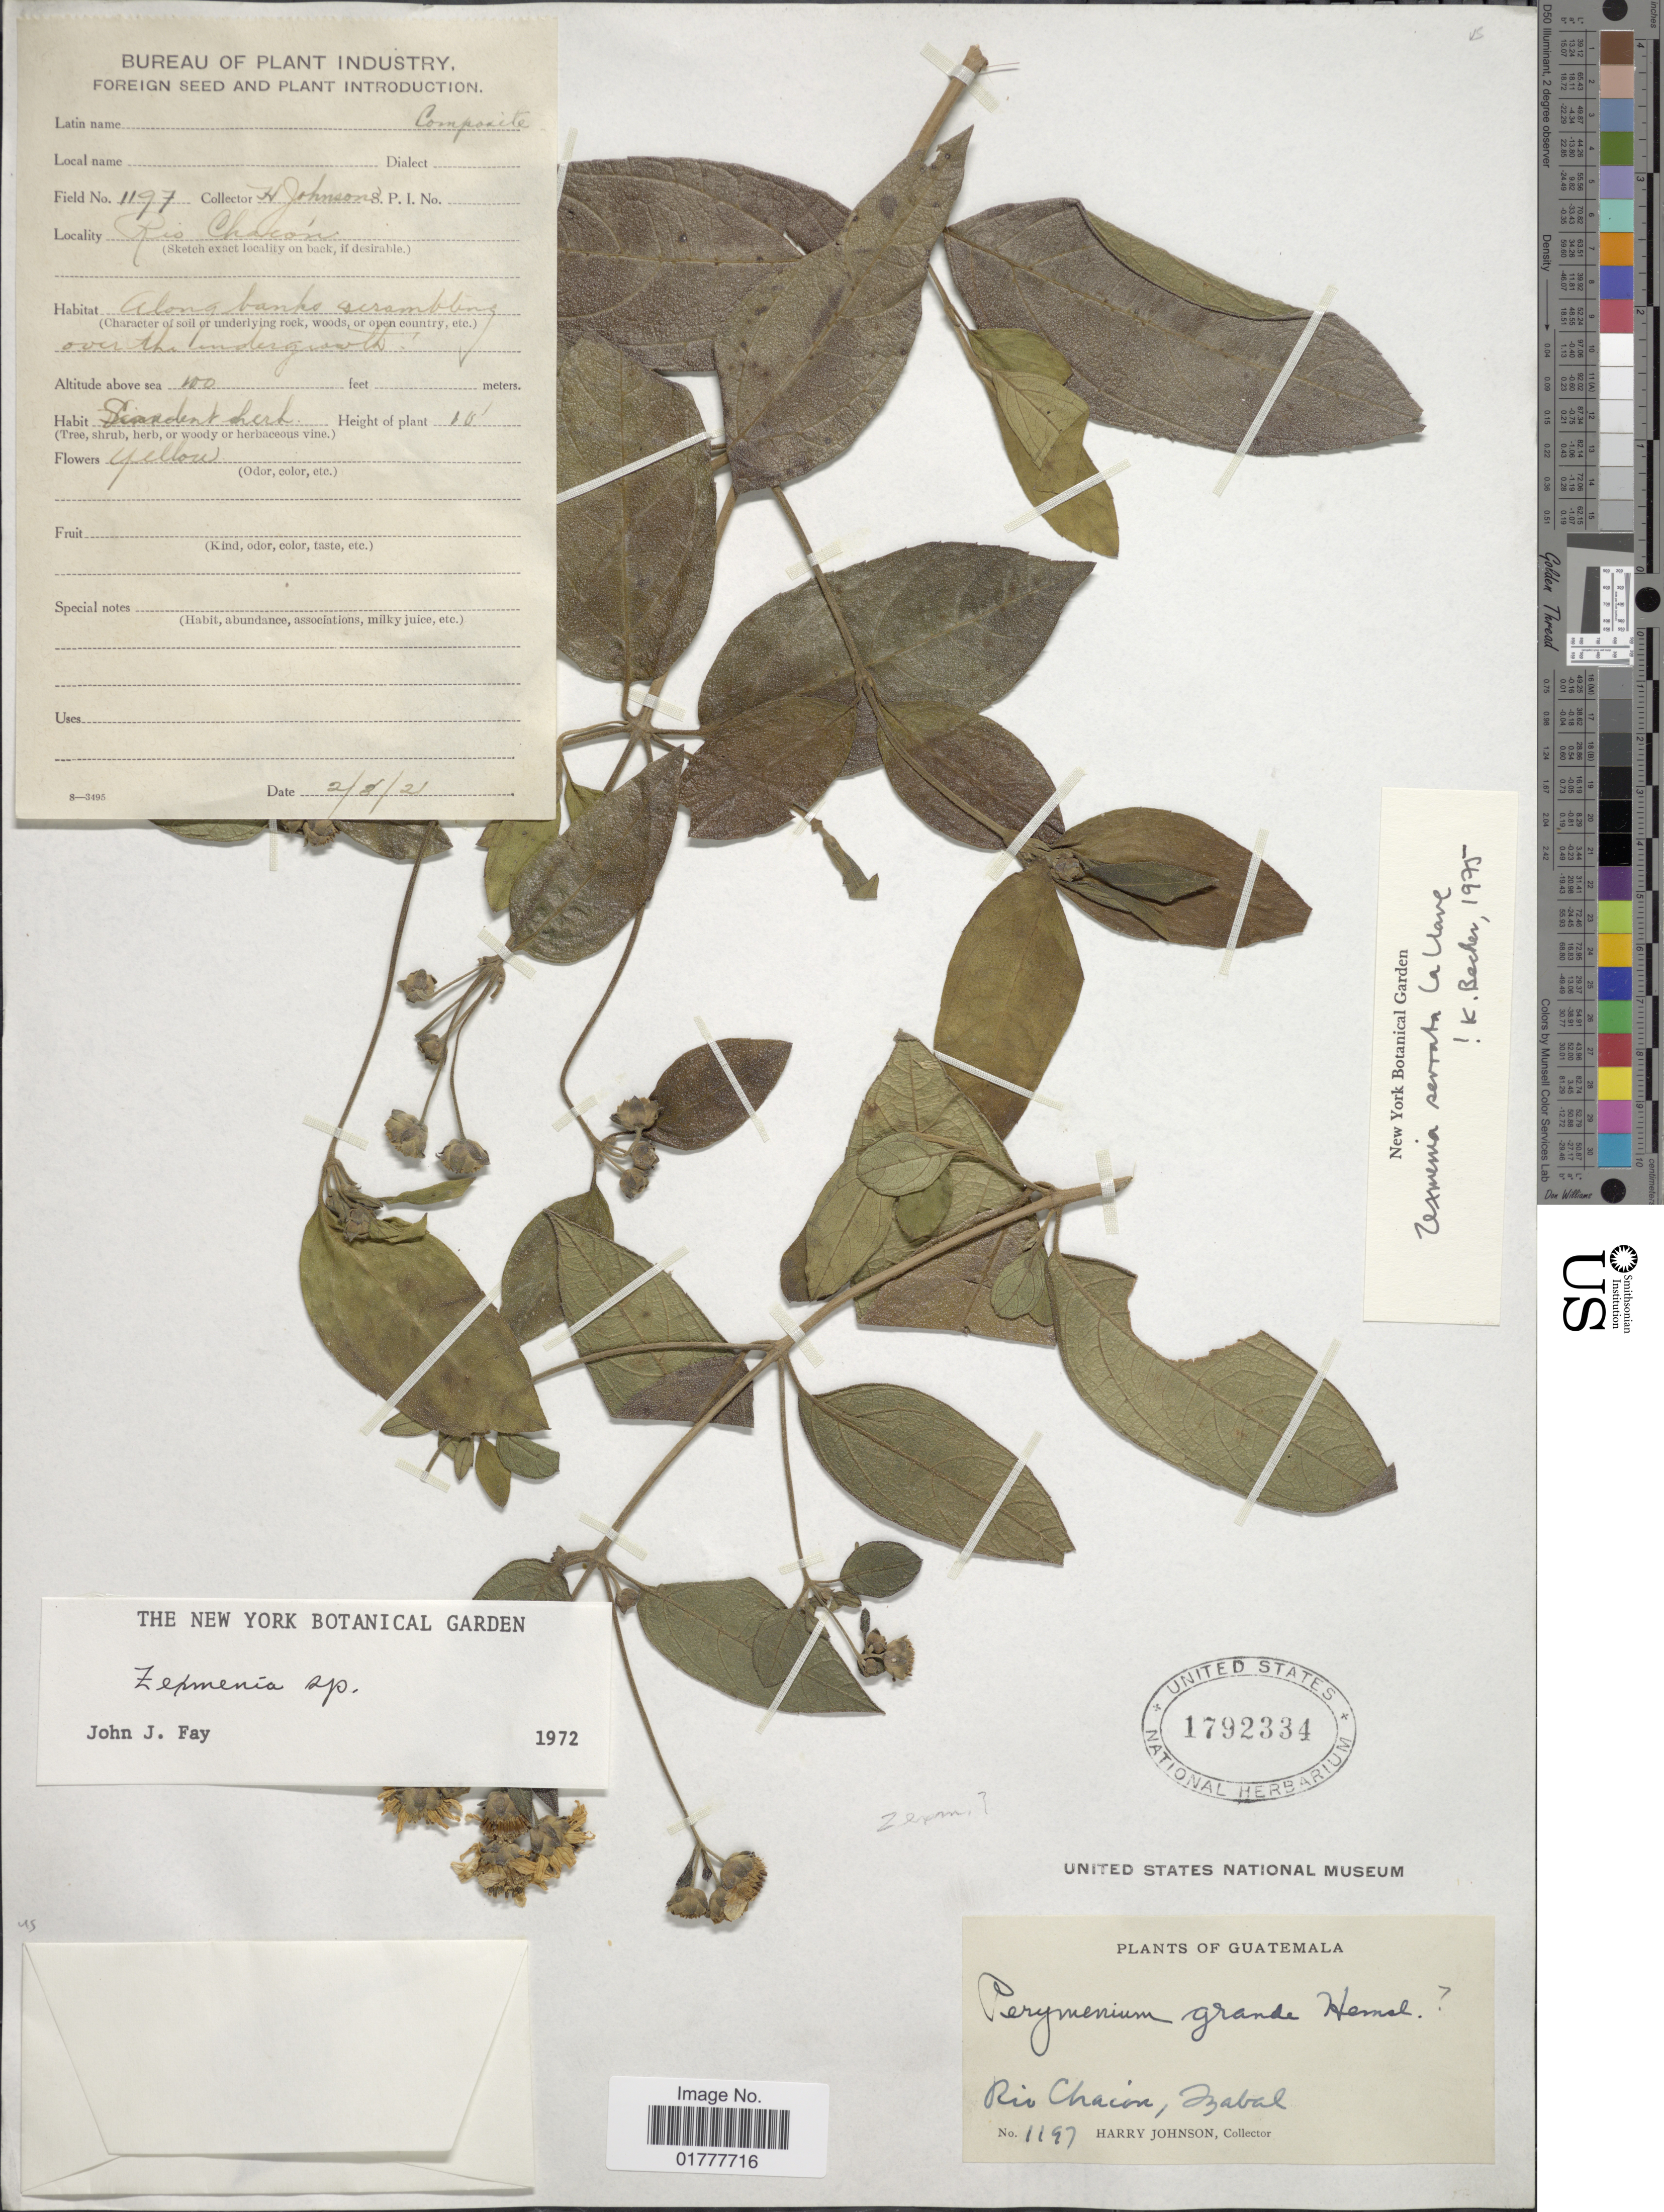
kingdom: Plantae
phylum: Tracheophyta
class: Magnoliopsida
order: Asterales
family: Asteraceae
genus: Zexmenia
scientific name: Zexmenia serrata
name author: La Llave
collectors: H. Johnson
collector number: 1197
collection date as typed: Transcribed d/m/y: 2/8/2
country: Guatemala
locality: Rio Chacon, Babal.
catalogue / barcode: US 1792334